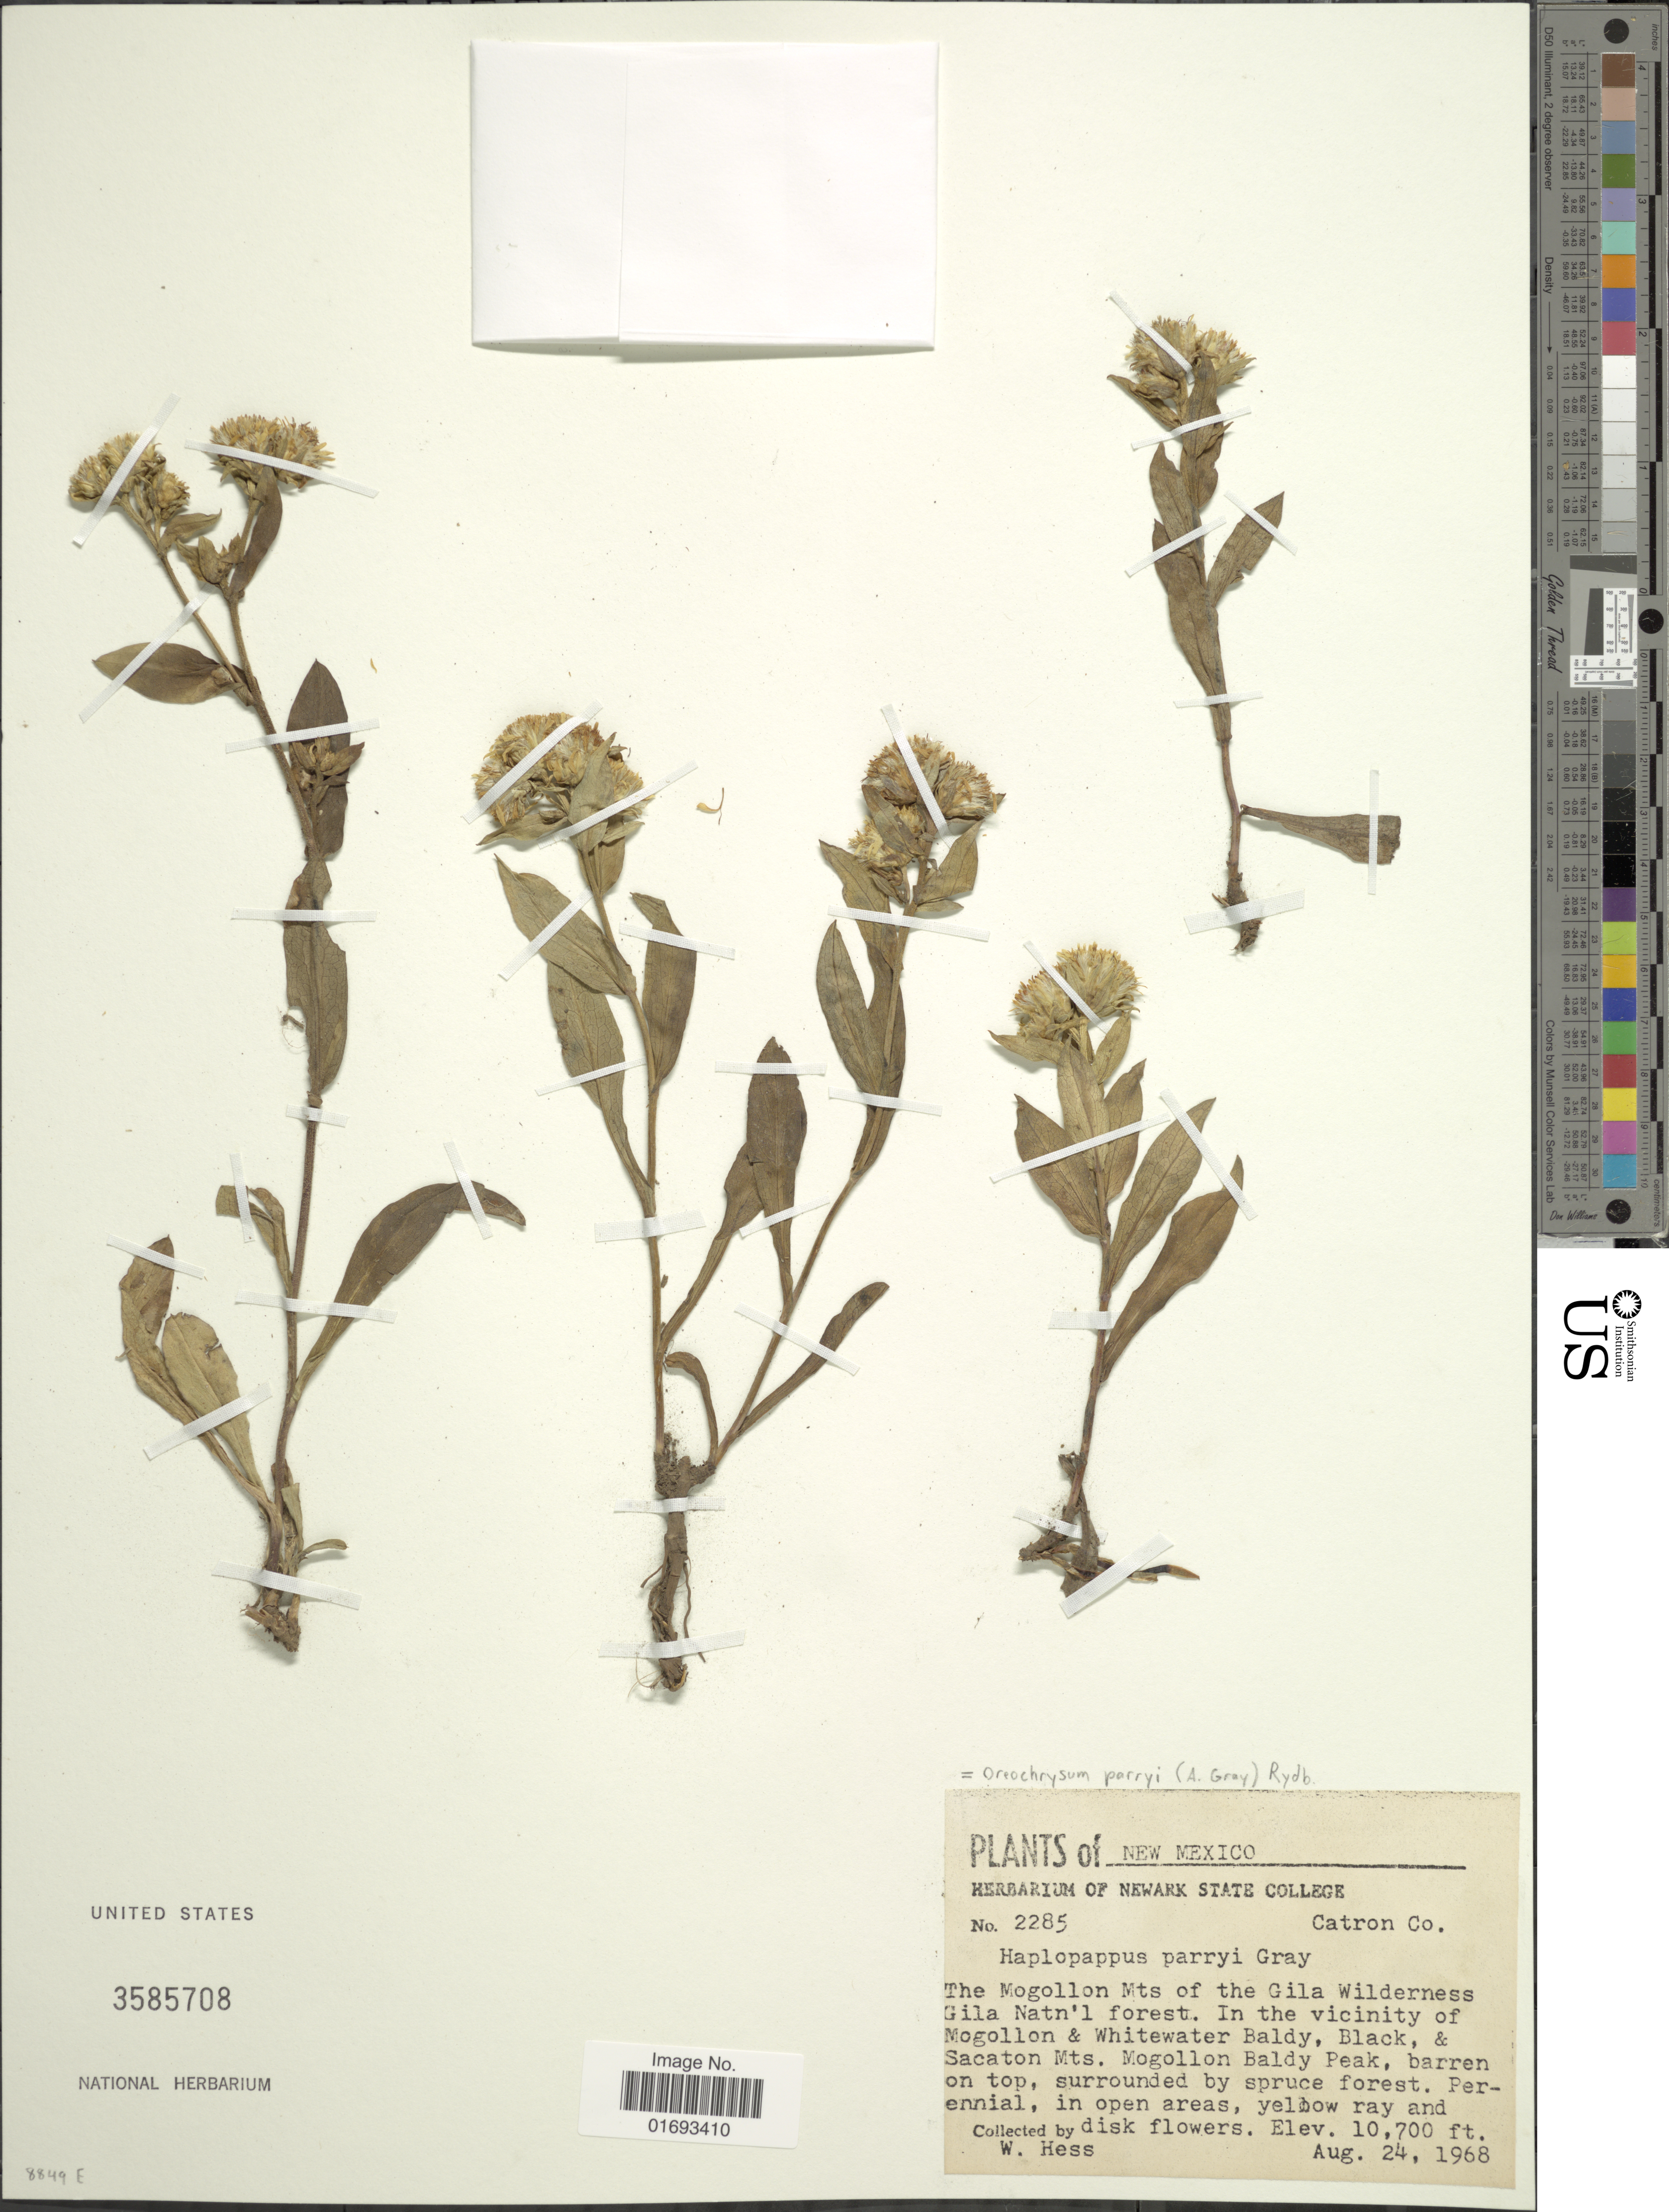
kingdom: Plantae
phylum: Tracheophyta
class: Magnoliopsida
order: Asterales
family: Asteraceae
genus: Oreochrysum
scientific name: Oreochrysum parryi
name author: (A. Gray) Rydb.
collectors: W. Hess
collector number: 2285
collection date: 1968-08-24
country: United States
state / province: New Mexico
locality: The Mogollon Mts of the Gilla Wilderness, Gilla Natn'l forest, in the vicinity of Mogollon & whitewater Bladly, Black & Sacaton Mts. Mogollon Baldy Peak, barren on top, surrounded by spruce forest, Pernnial, in open areas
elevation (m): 3261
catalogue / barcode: US 3585708